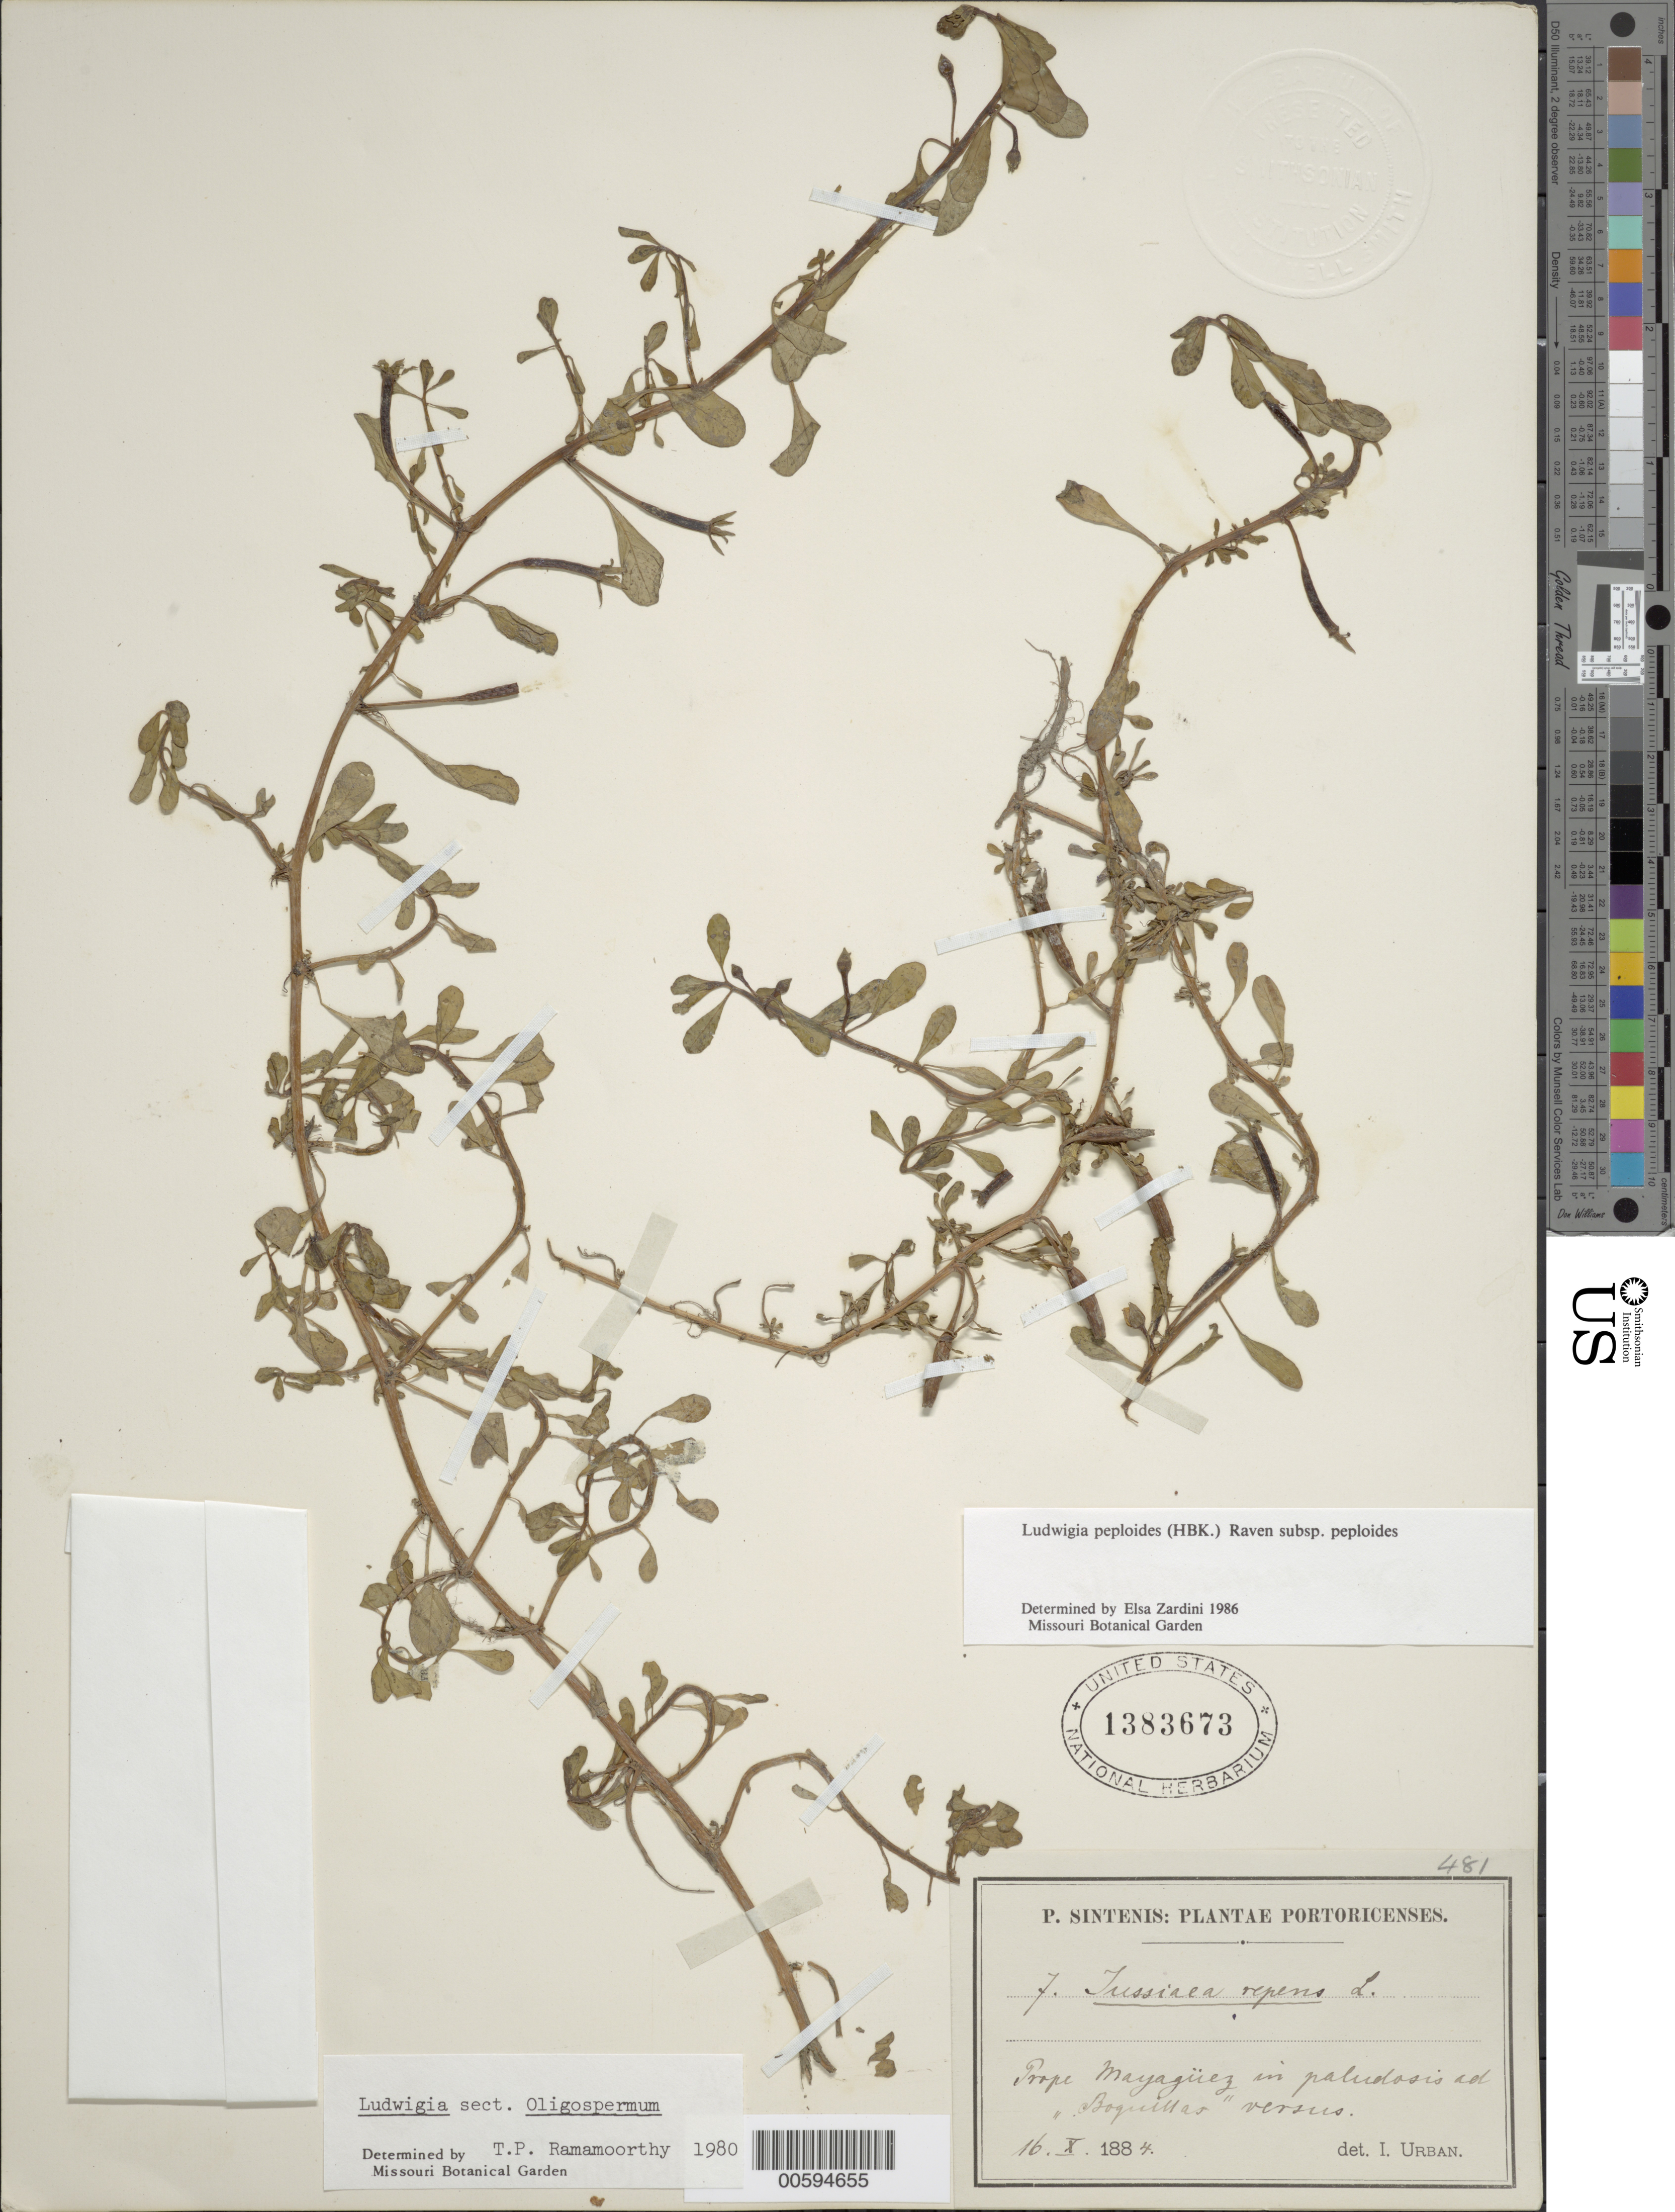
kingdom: Plantae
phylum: Tracheophyta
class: Magnoliopsida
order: Myrtales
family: Onagraceae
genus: Ludwigia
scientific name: Ludwigia peploides subsp. peploides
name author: (Kunth) P.H. Raven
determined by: Zardini, E. M.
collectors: P. Sintenis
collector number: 7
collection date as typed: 16 Oct 1884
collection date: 1884-10-16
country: Puerto Rico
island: Greater Antilles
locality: Prope Mayagüez in paludosis ad "Boquillas" versus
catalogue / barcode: US 1383673